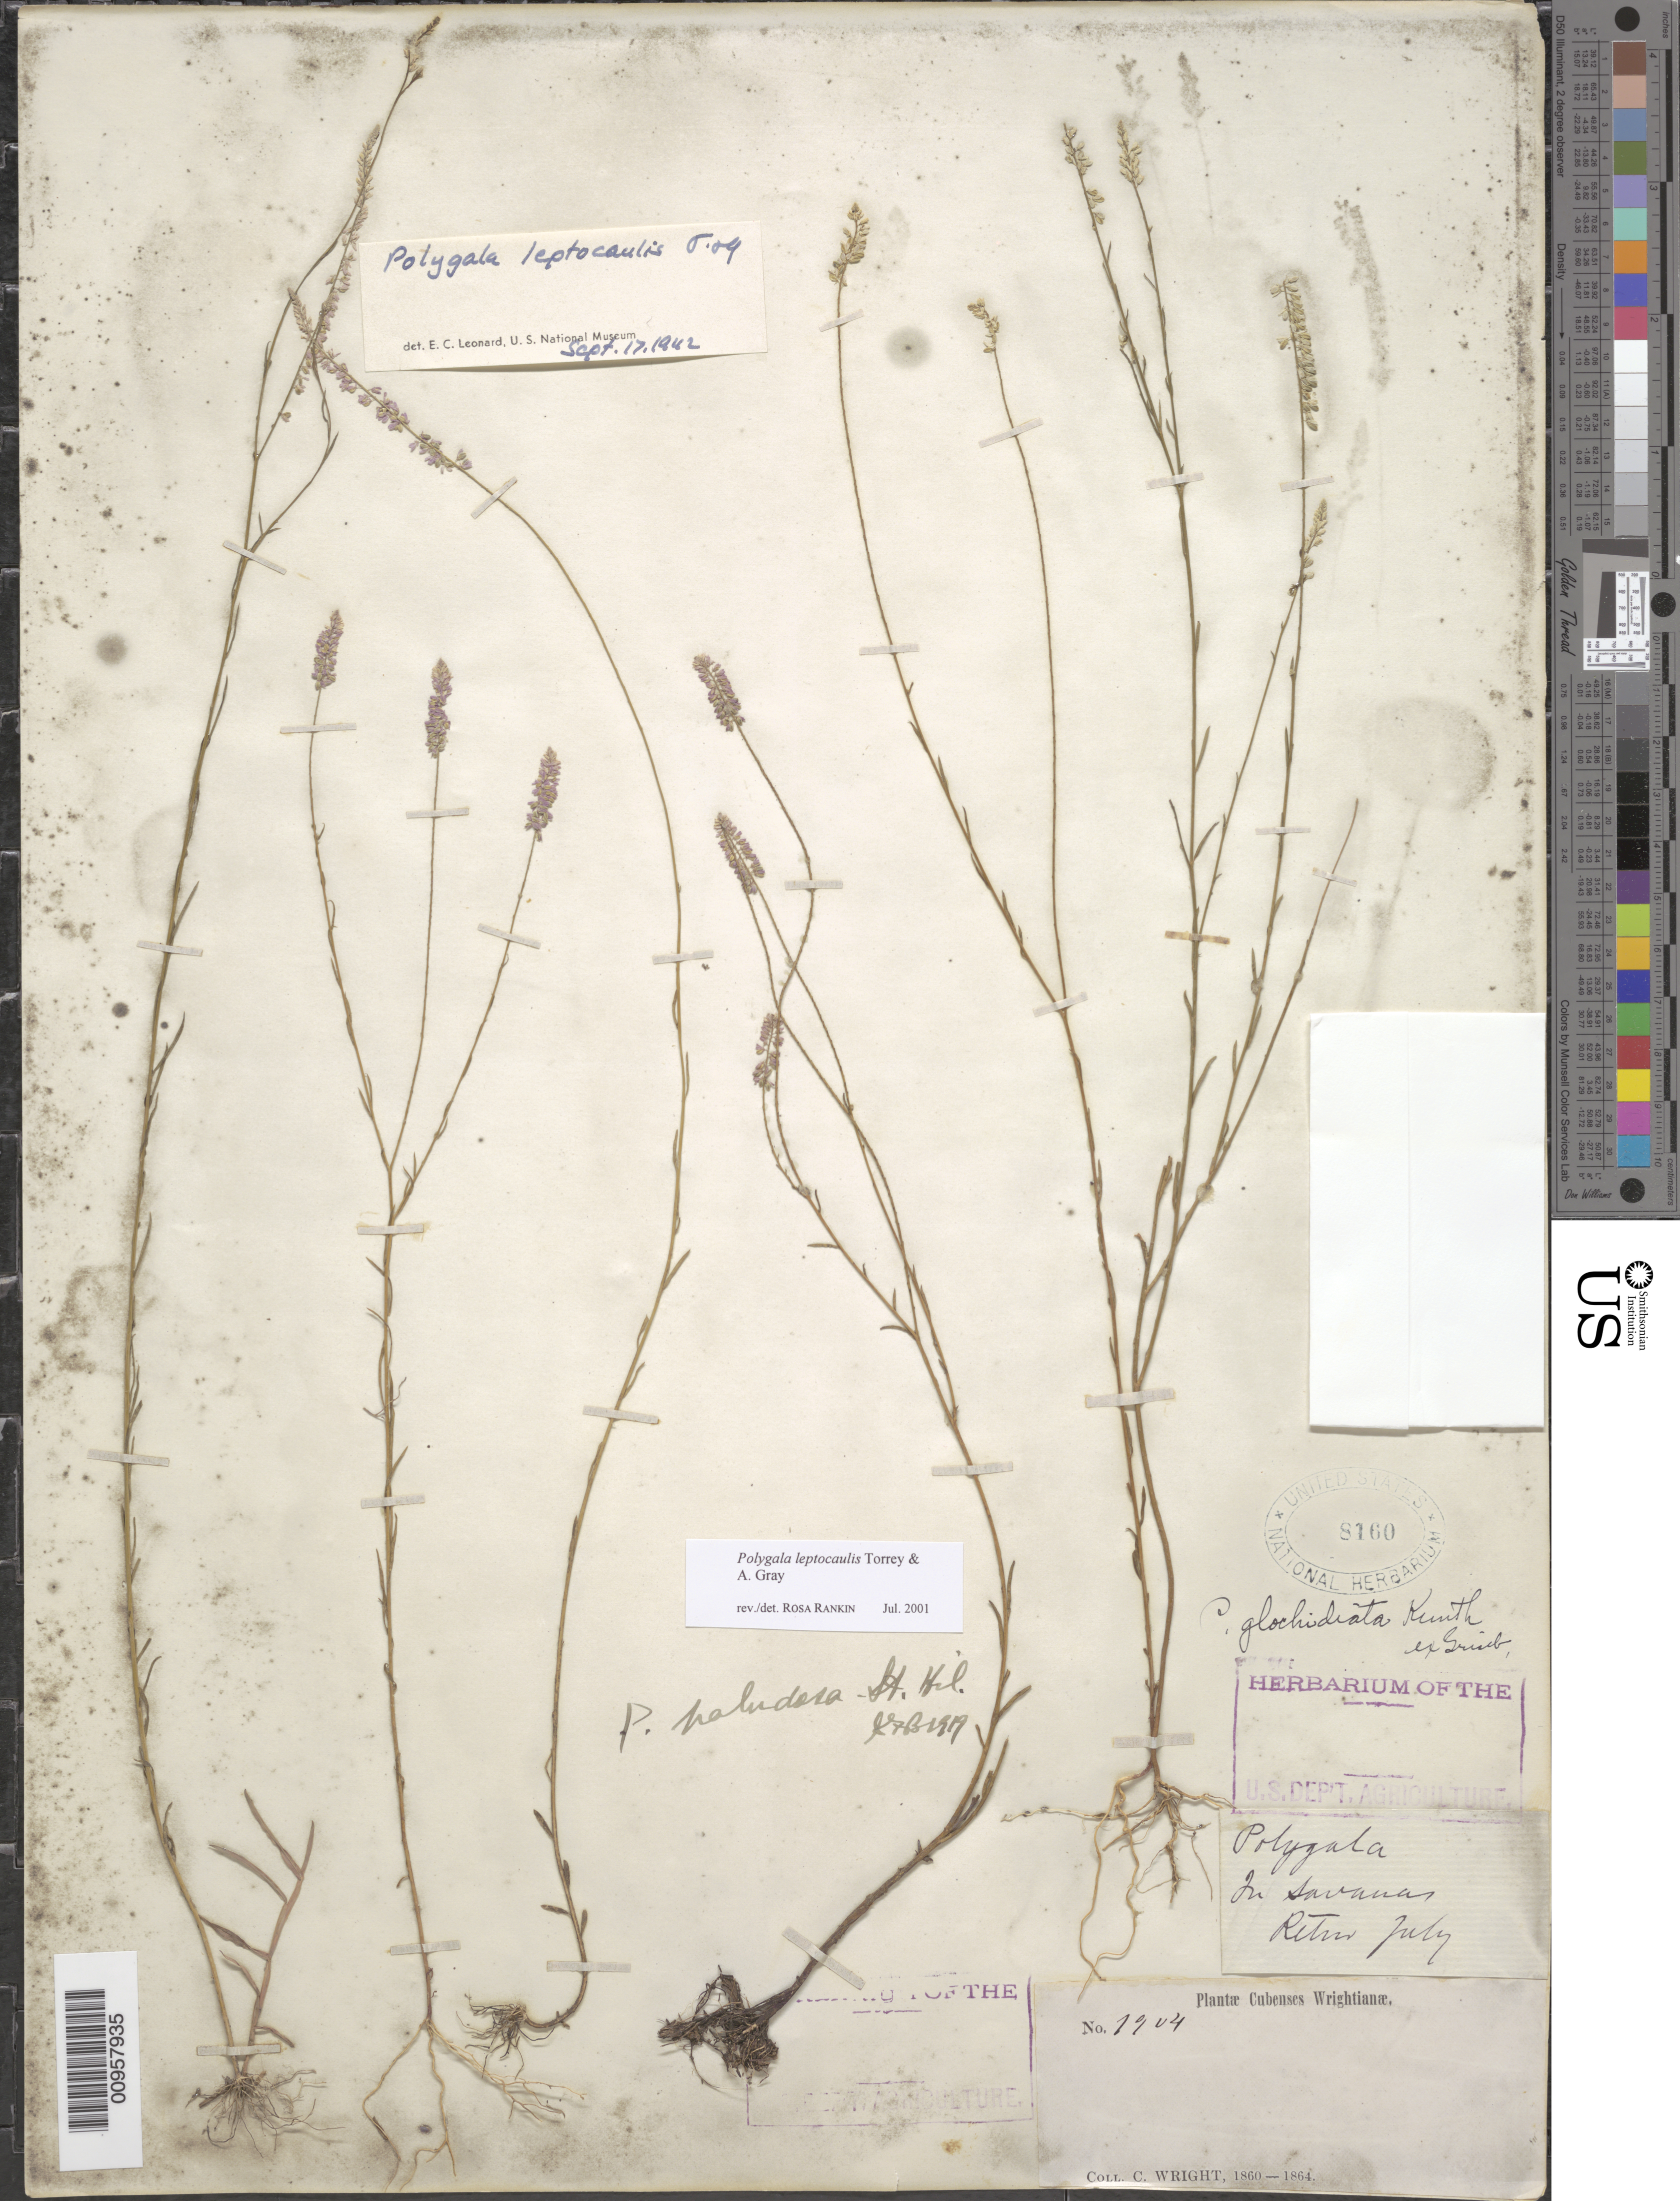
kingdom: Plantae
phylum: Tracheophyta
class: Magnoliopsida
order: Fabales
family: Polygalaceae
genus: Polygala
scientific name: Polygala leptocaulis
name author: Torr. & A. Gray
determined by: Rankin Rodriguez, Rosa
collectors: C. Wright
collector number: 1904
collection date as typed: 1860 to -- --- 1864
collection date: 1860/1864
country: Cuba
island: Cuba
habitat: In savannas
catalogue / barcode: US 8160